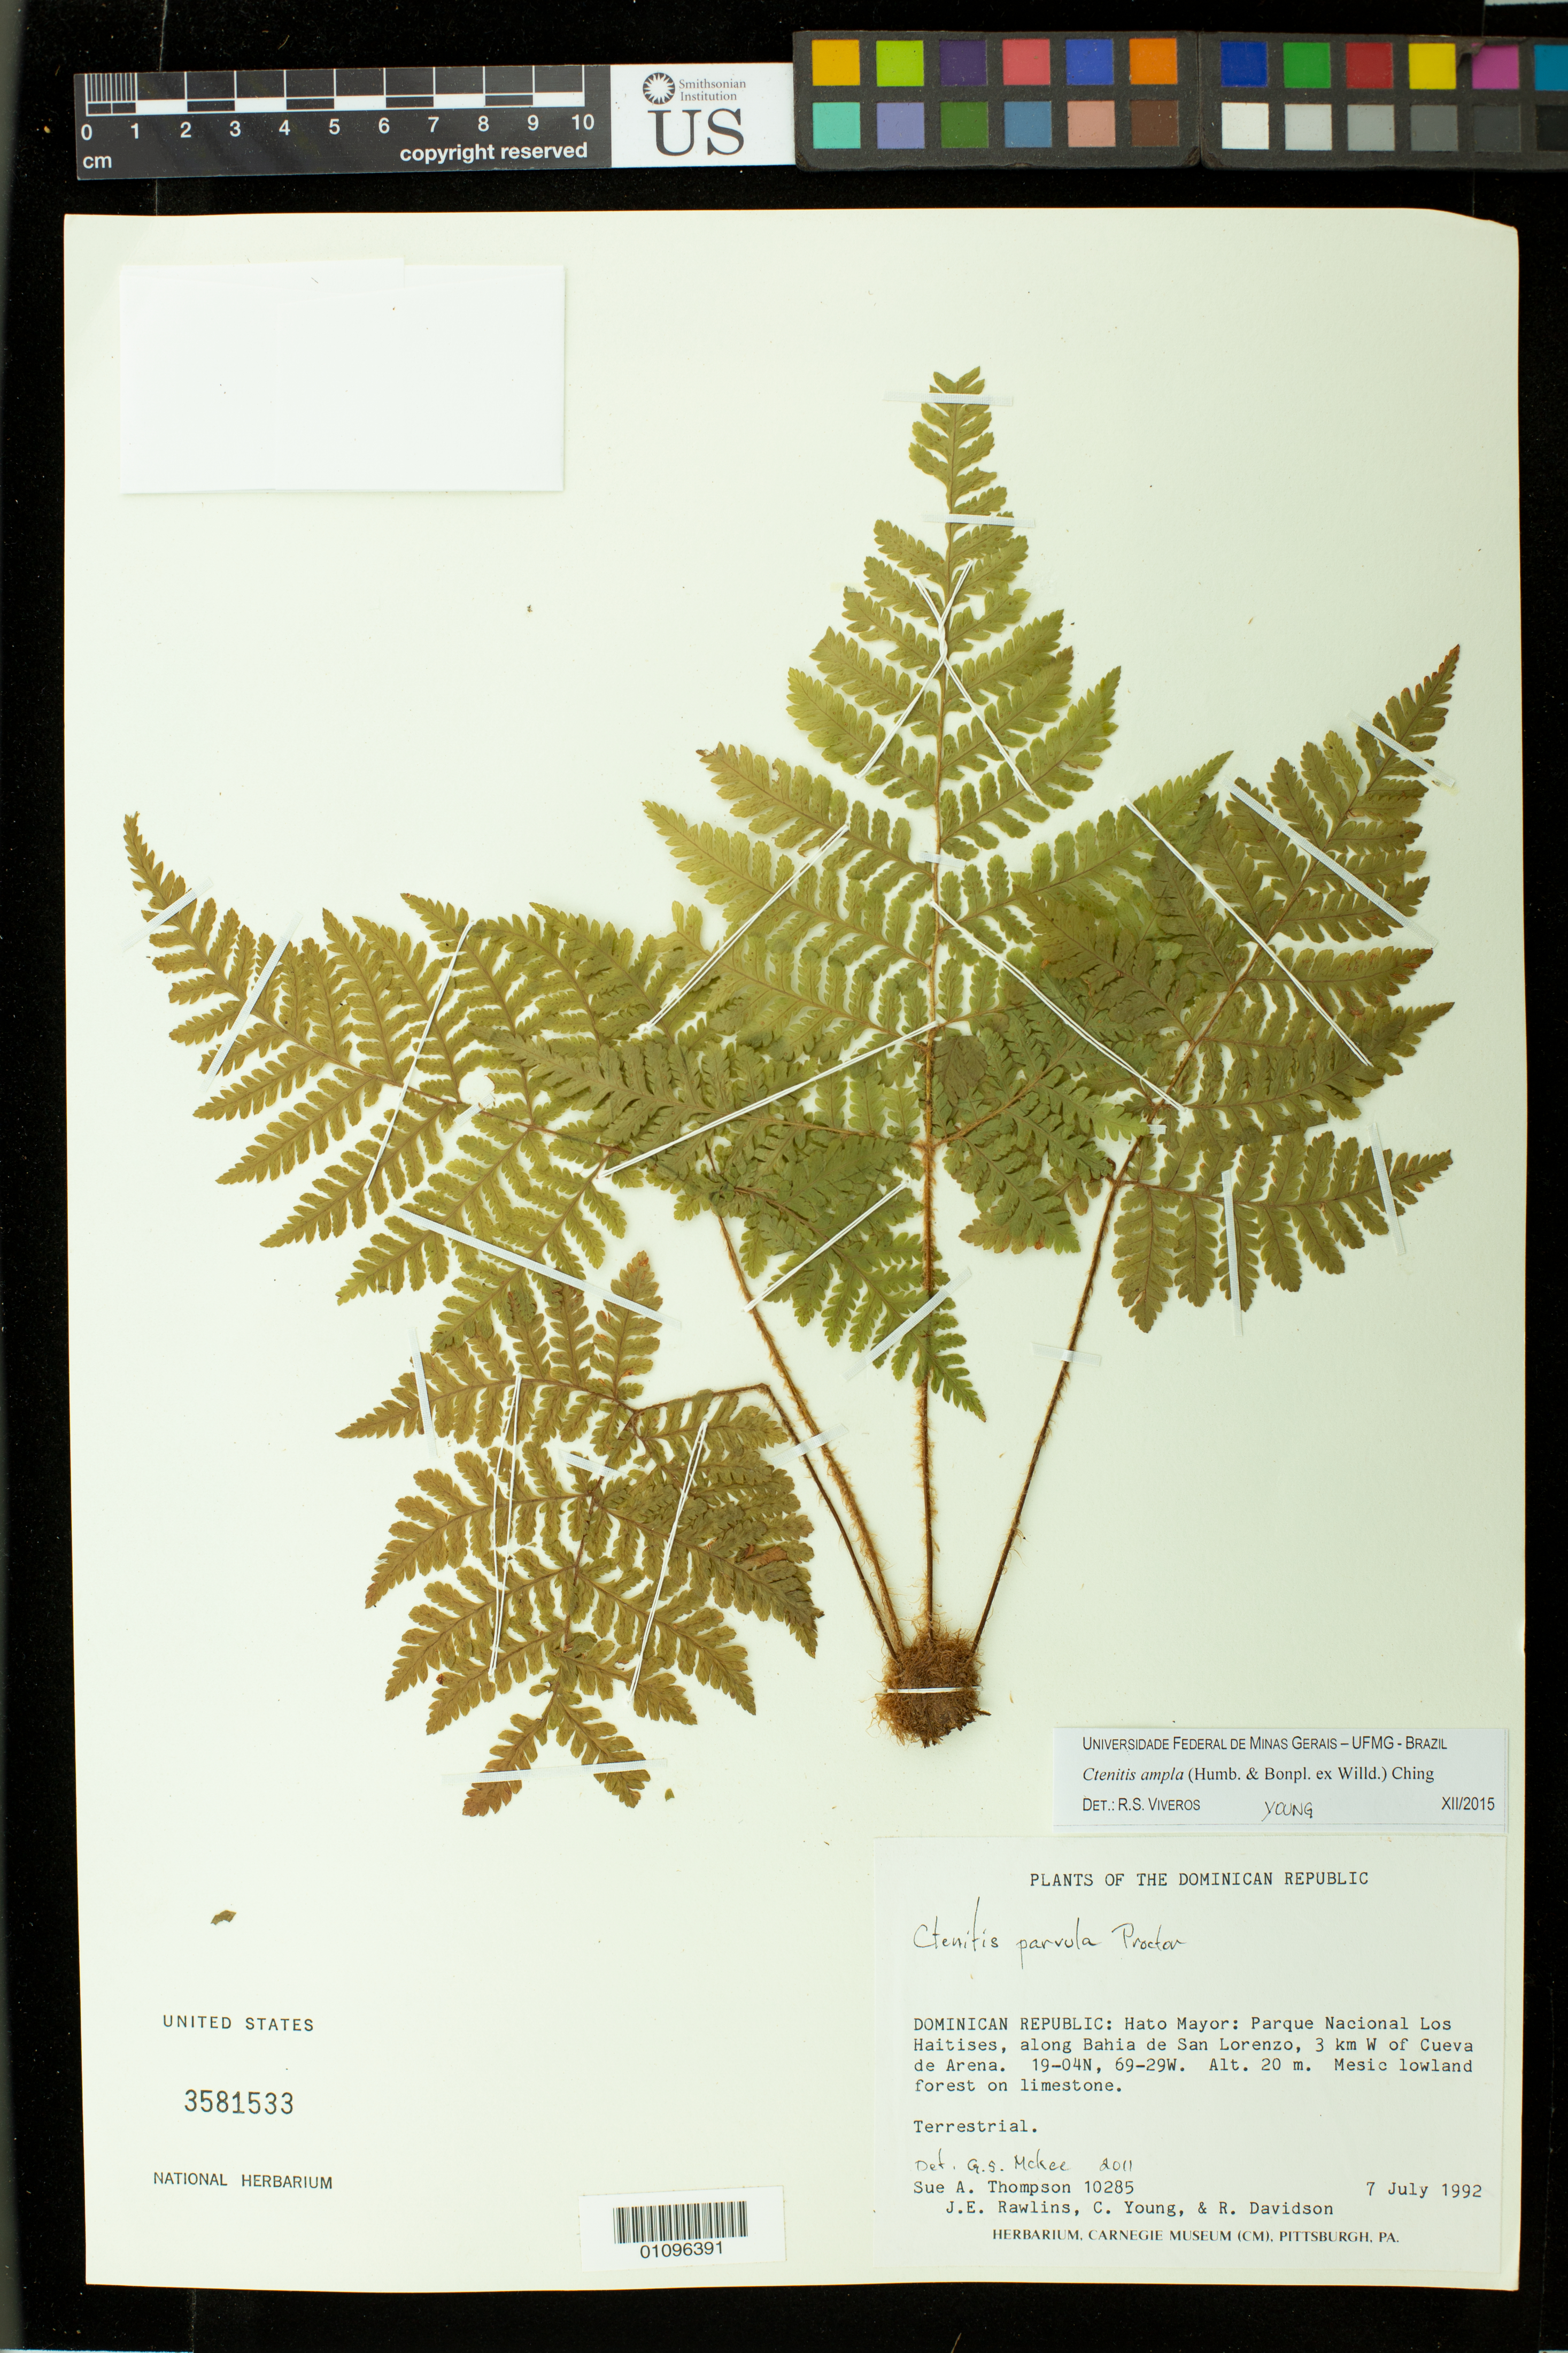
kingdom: Plantae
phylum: Tracheophyta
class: Polypodiopsida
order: Polypodiales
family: Dryopteridaceae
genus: Ctenitis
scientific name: Ctenitis ampla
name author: (Humb. & Bonpl. ex Willd.) Ching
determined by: Viveros, R. S.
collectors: S. A. Thompson, J. Rawlins, C. Young & R. Davidson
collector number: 10285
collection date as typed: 07 Jul 1992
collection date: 1992-07-07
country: Dominican Republic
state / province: Hato Mayor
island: Hispaniola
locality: Parque Nacional Los Haitises, along Bahia de San Lorenzo, 3 km W of Cueva de Arena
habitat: Mesic lowland forest on limestone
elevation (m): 20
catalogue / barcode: US 3581533